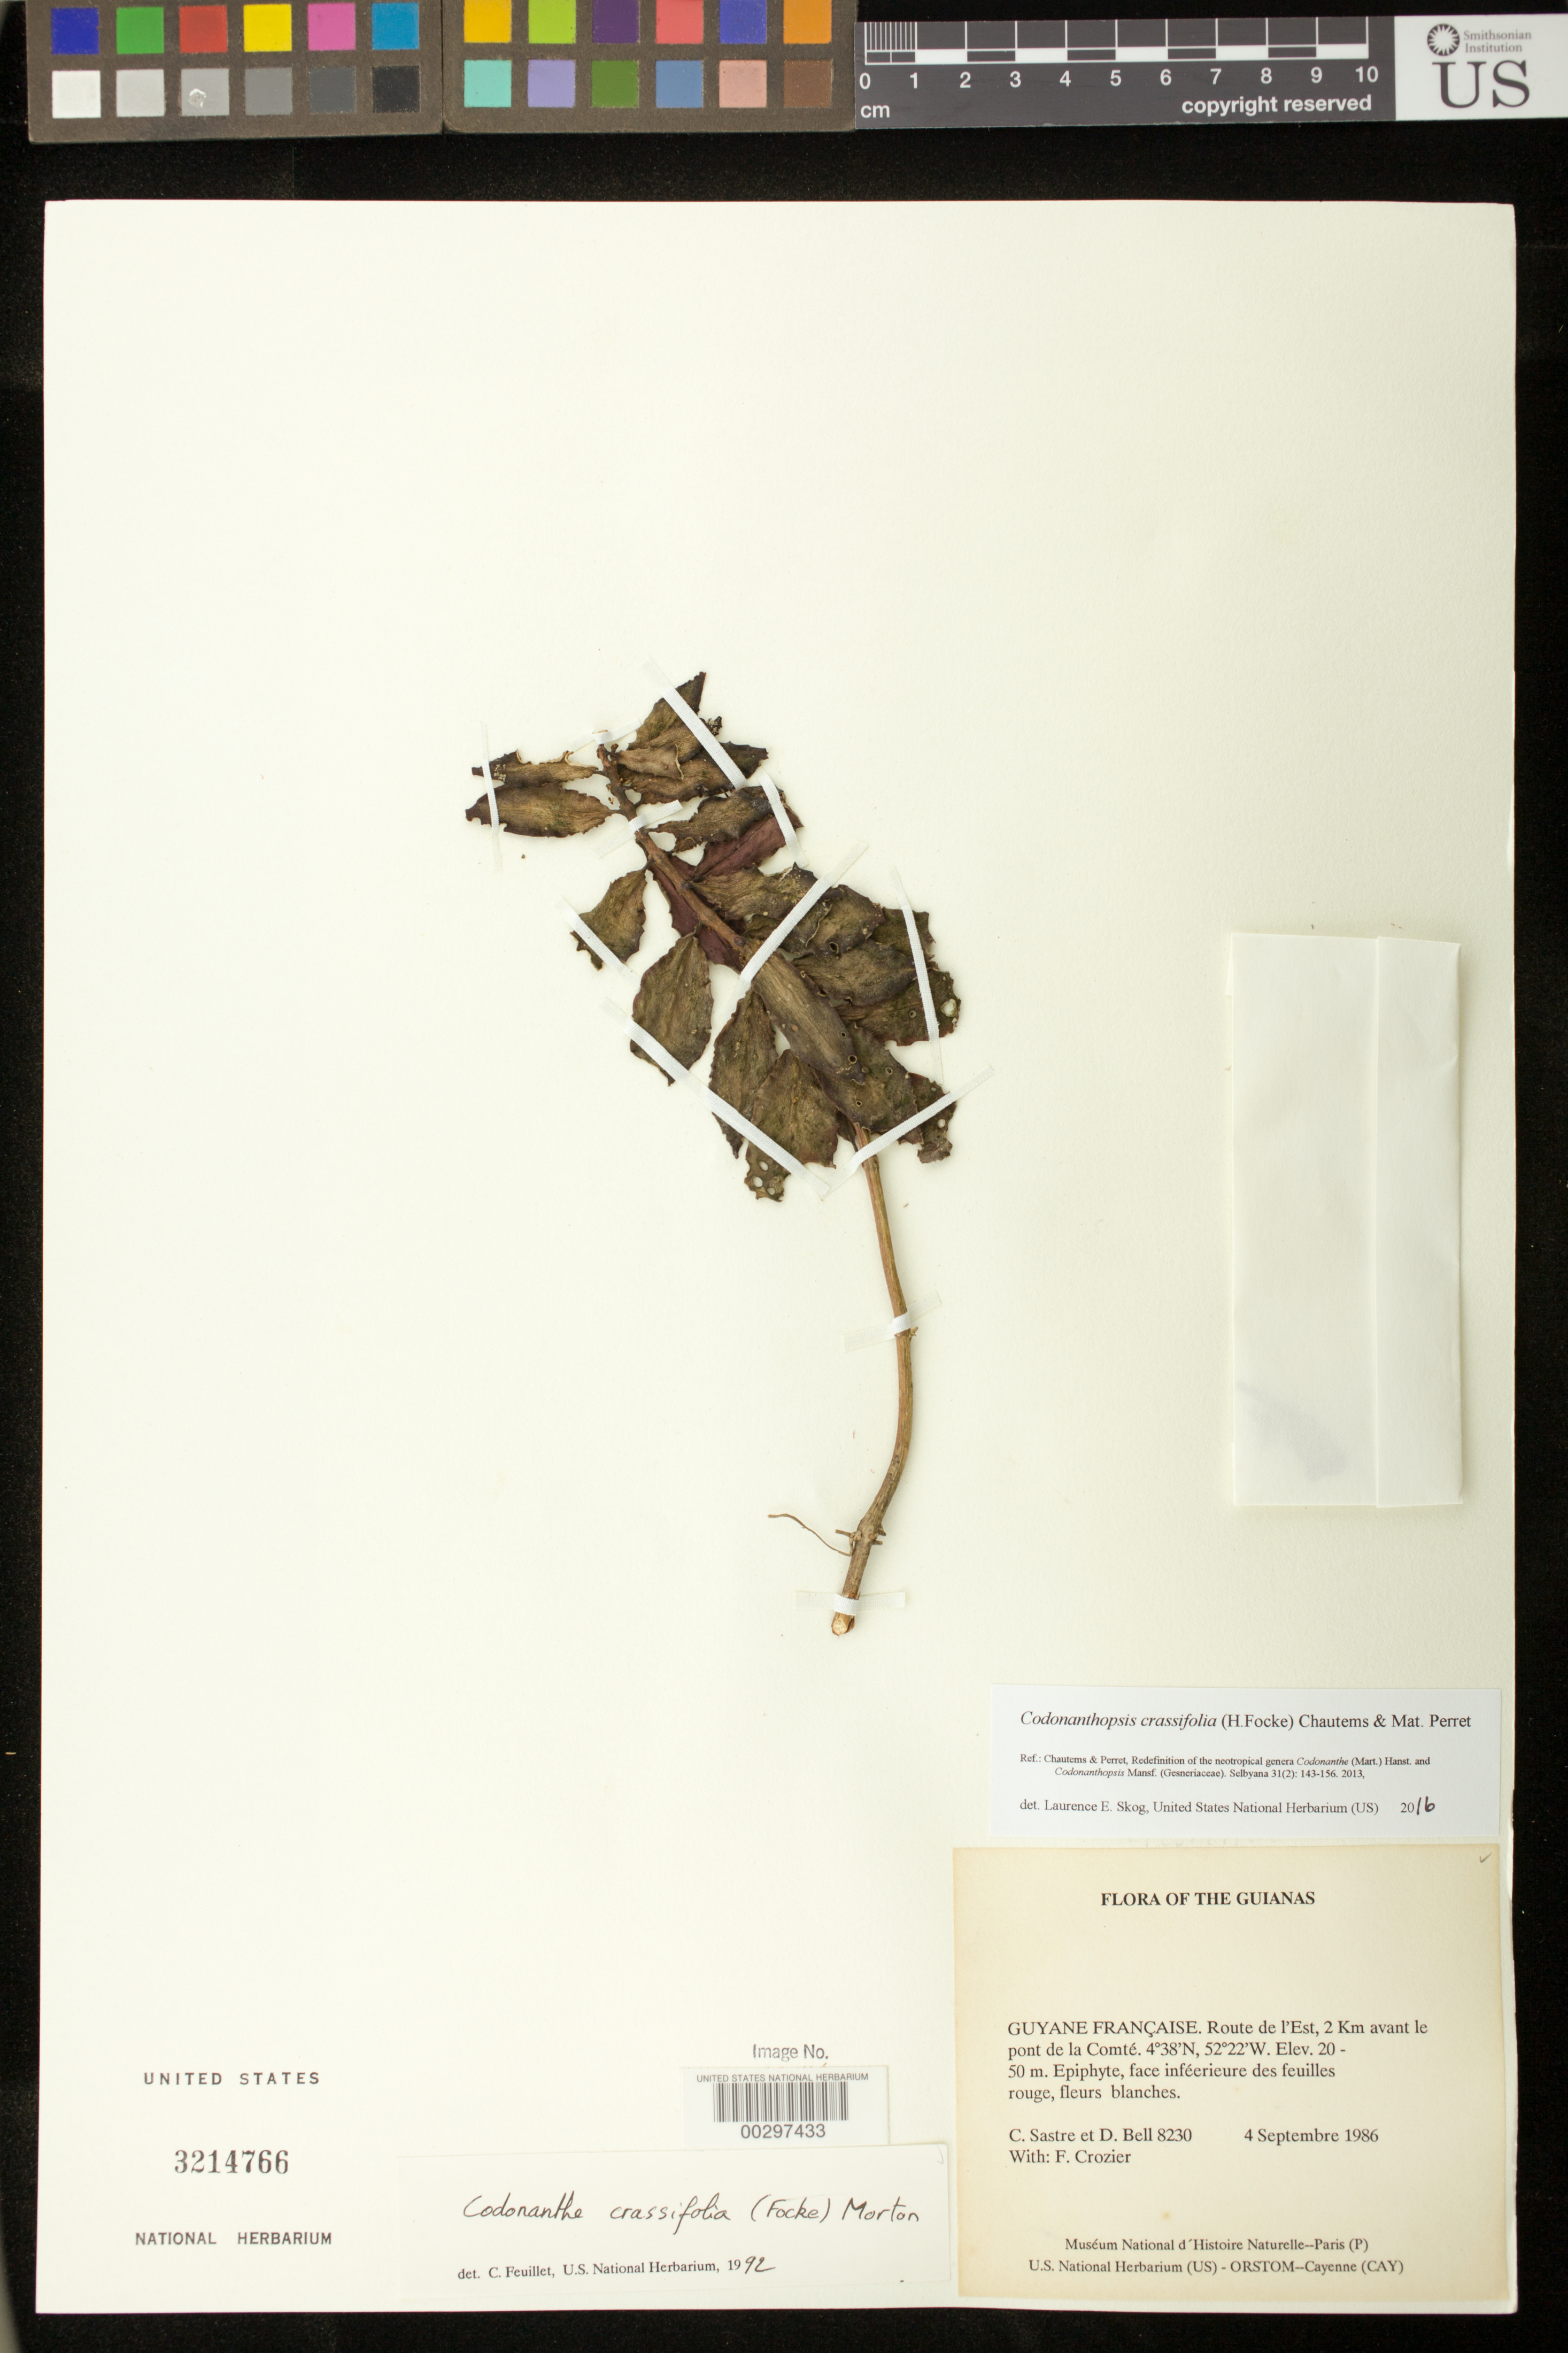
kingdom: Plantae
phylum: Tracheophyta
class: Magnoliopsida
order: Lamiales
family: Gesneriaceae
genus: Codonanthopsis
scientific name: Codonanthopsis crassifolia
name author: (H. Focke) Chautems & Mat.Perret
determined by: Skog, Laurence E.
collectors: C. H. L. Sastre, D. A. Bell & F. Crosier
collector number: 8230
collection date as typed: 04 Sep 1986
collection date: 1986-09-04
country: French Guiana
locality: Route de l'Est, 2 km apres le pont de la Comté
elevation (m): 20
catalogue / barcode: US 3214766